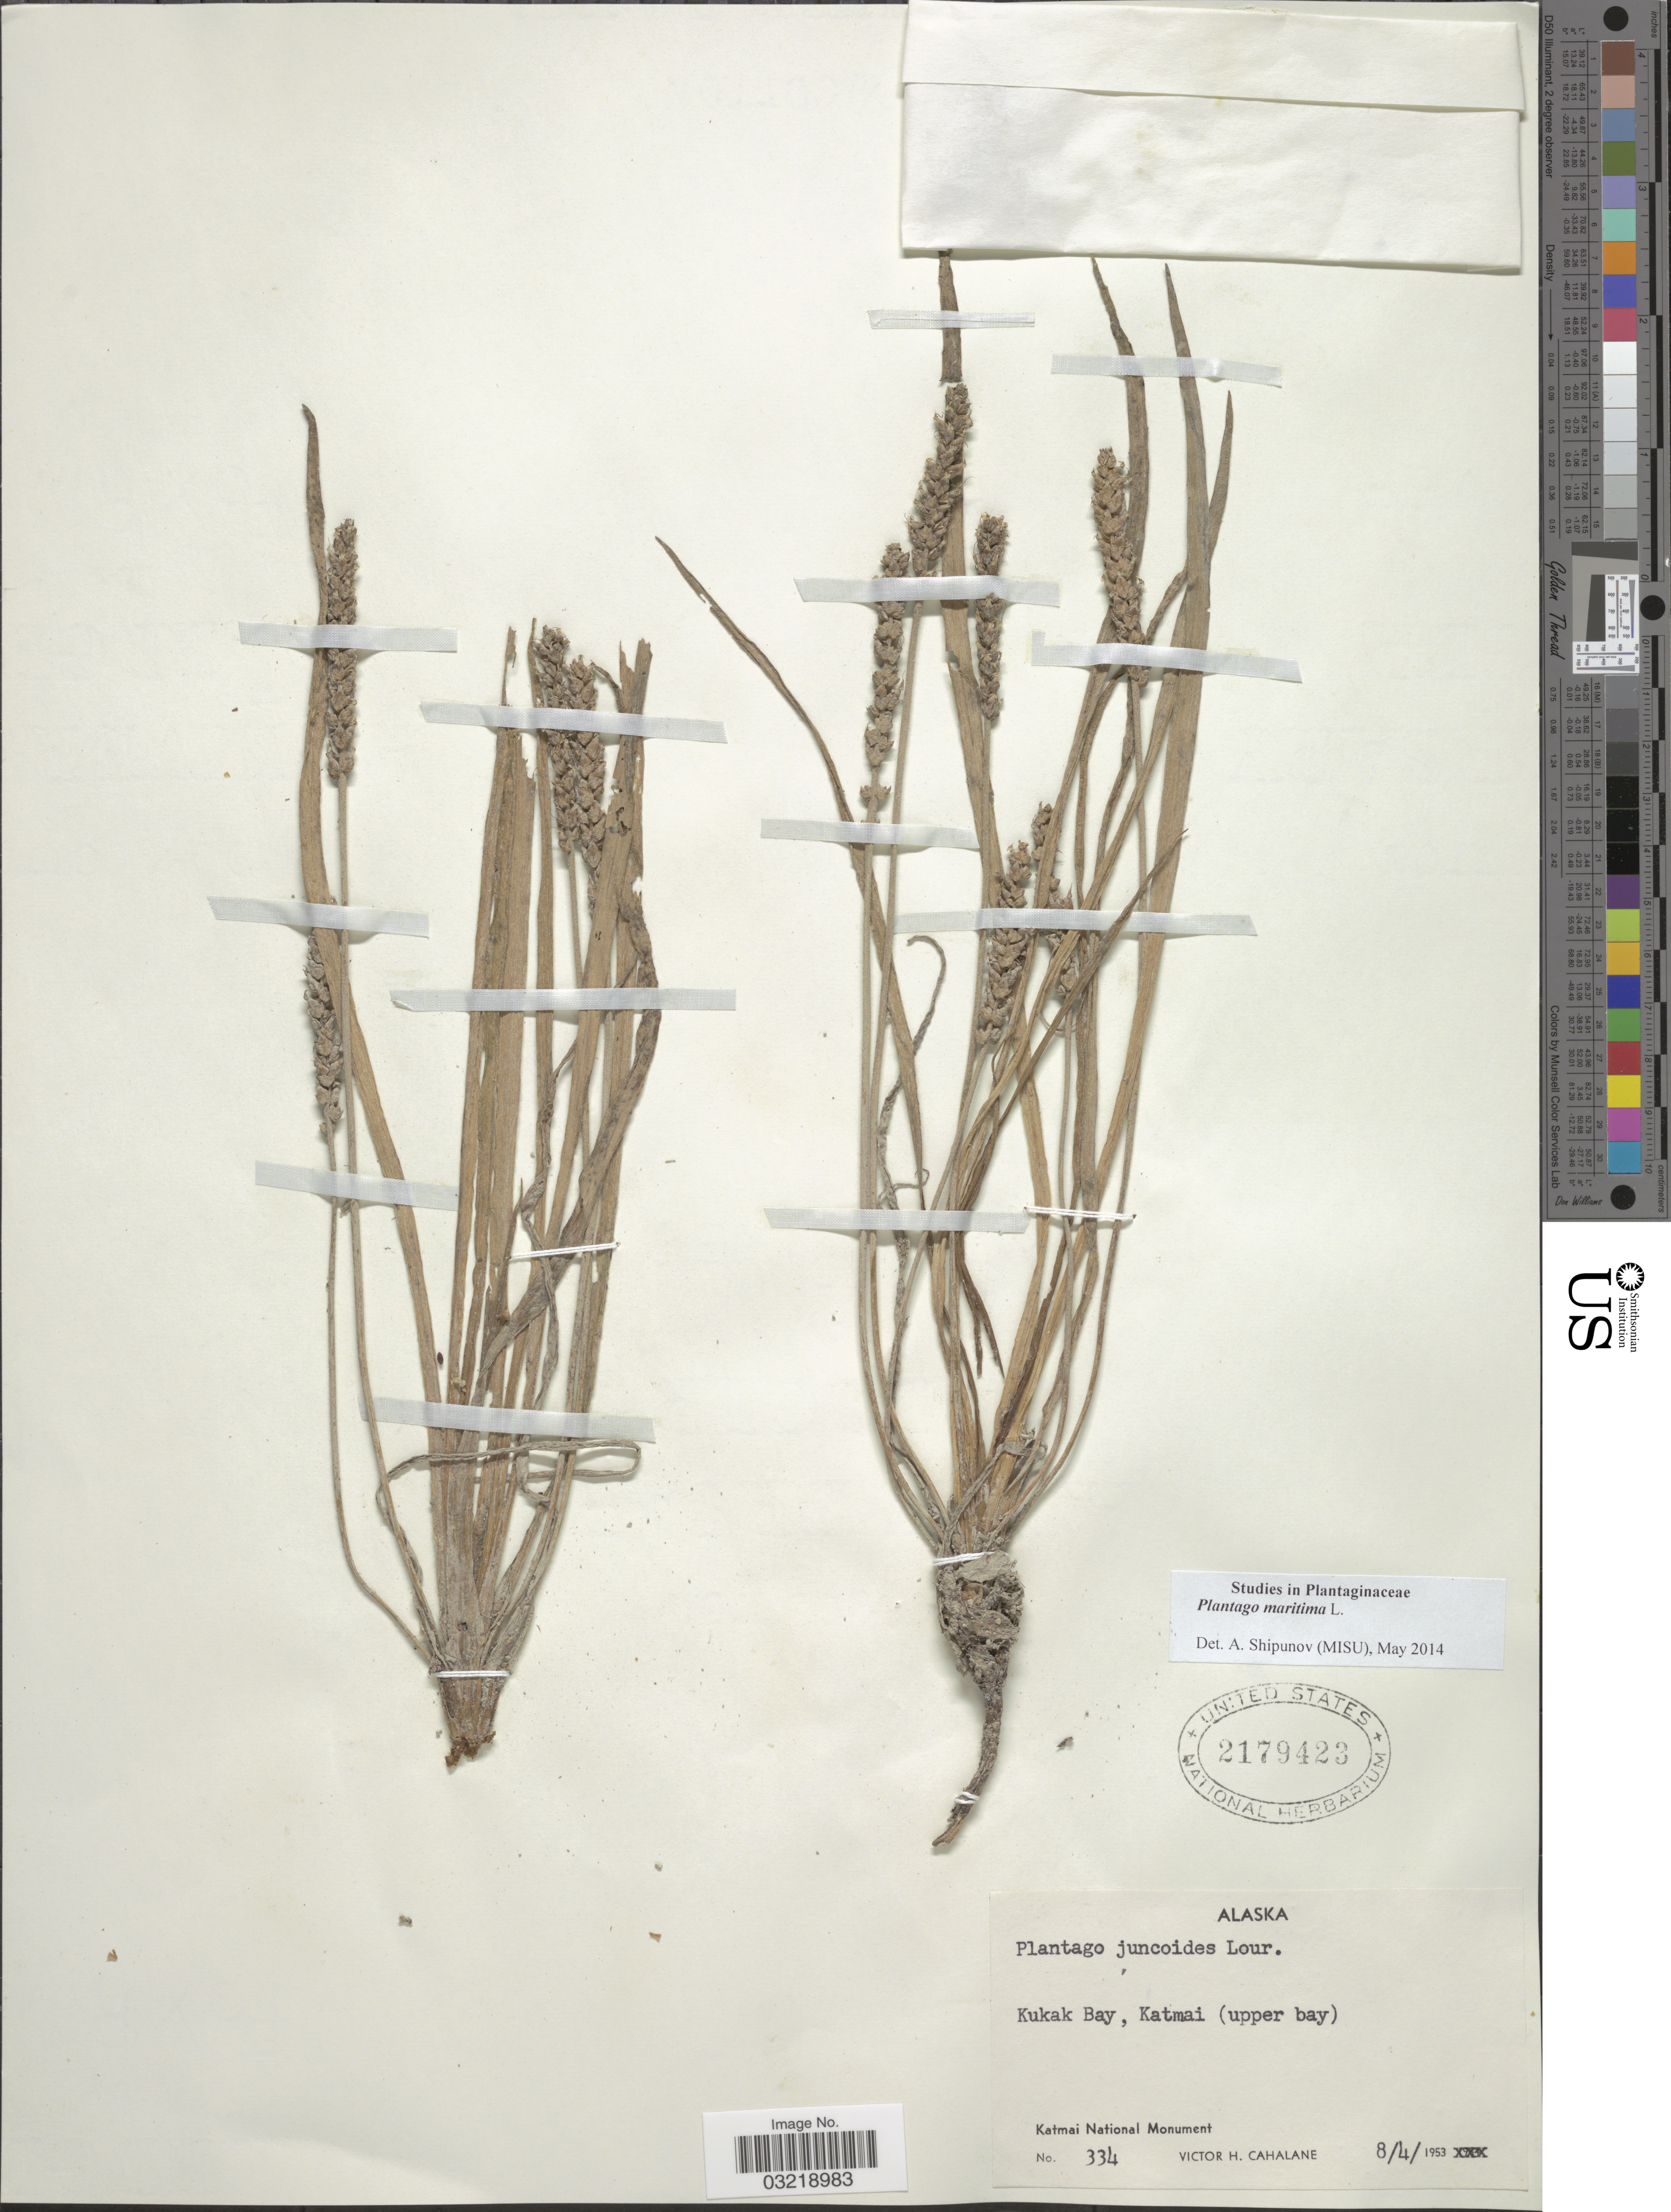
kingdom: Plantae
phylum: Tracheophyta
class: Magnoliopsida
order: Lamiales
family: Plantaginaceae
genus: Plantago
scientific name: Plantago maritima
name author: L.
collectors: V. Cahalane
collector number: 334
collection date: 1953-08-04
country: United States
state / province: Alaska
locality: Kukak Bay, Katmai (upper bay). Katmai National Monument.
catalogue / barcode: US 2179423